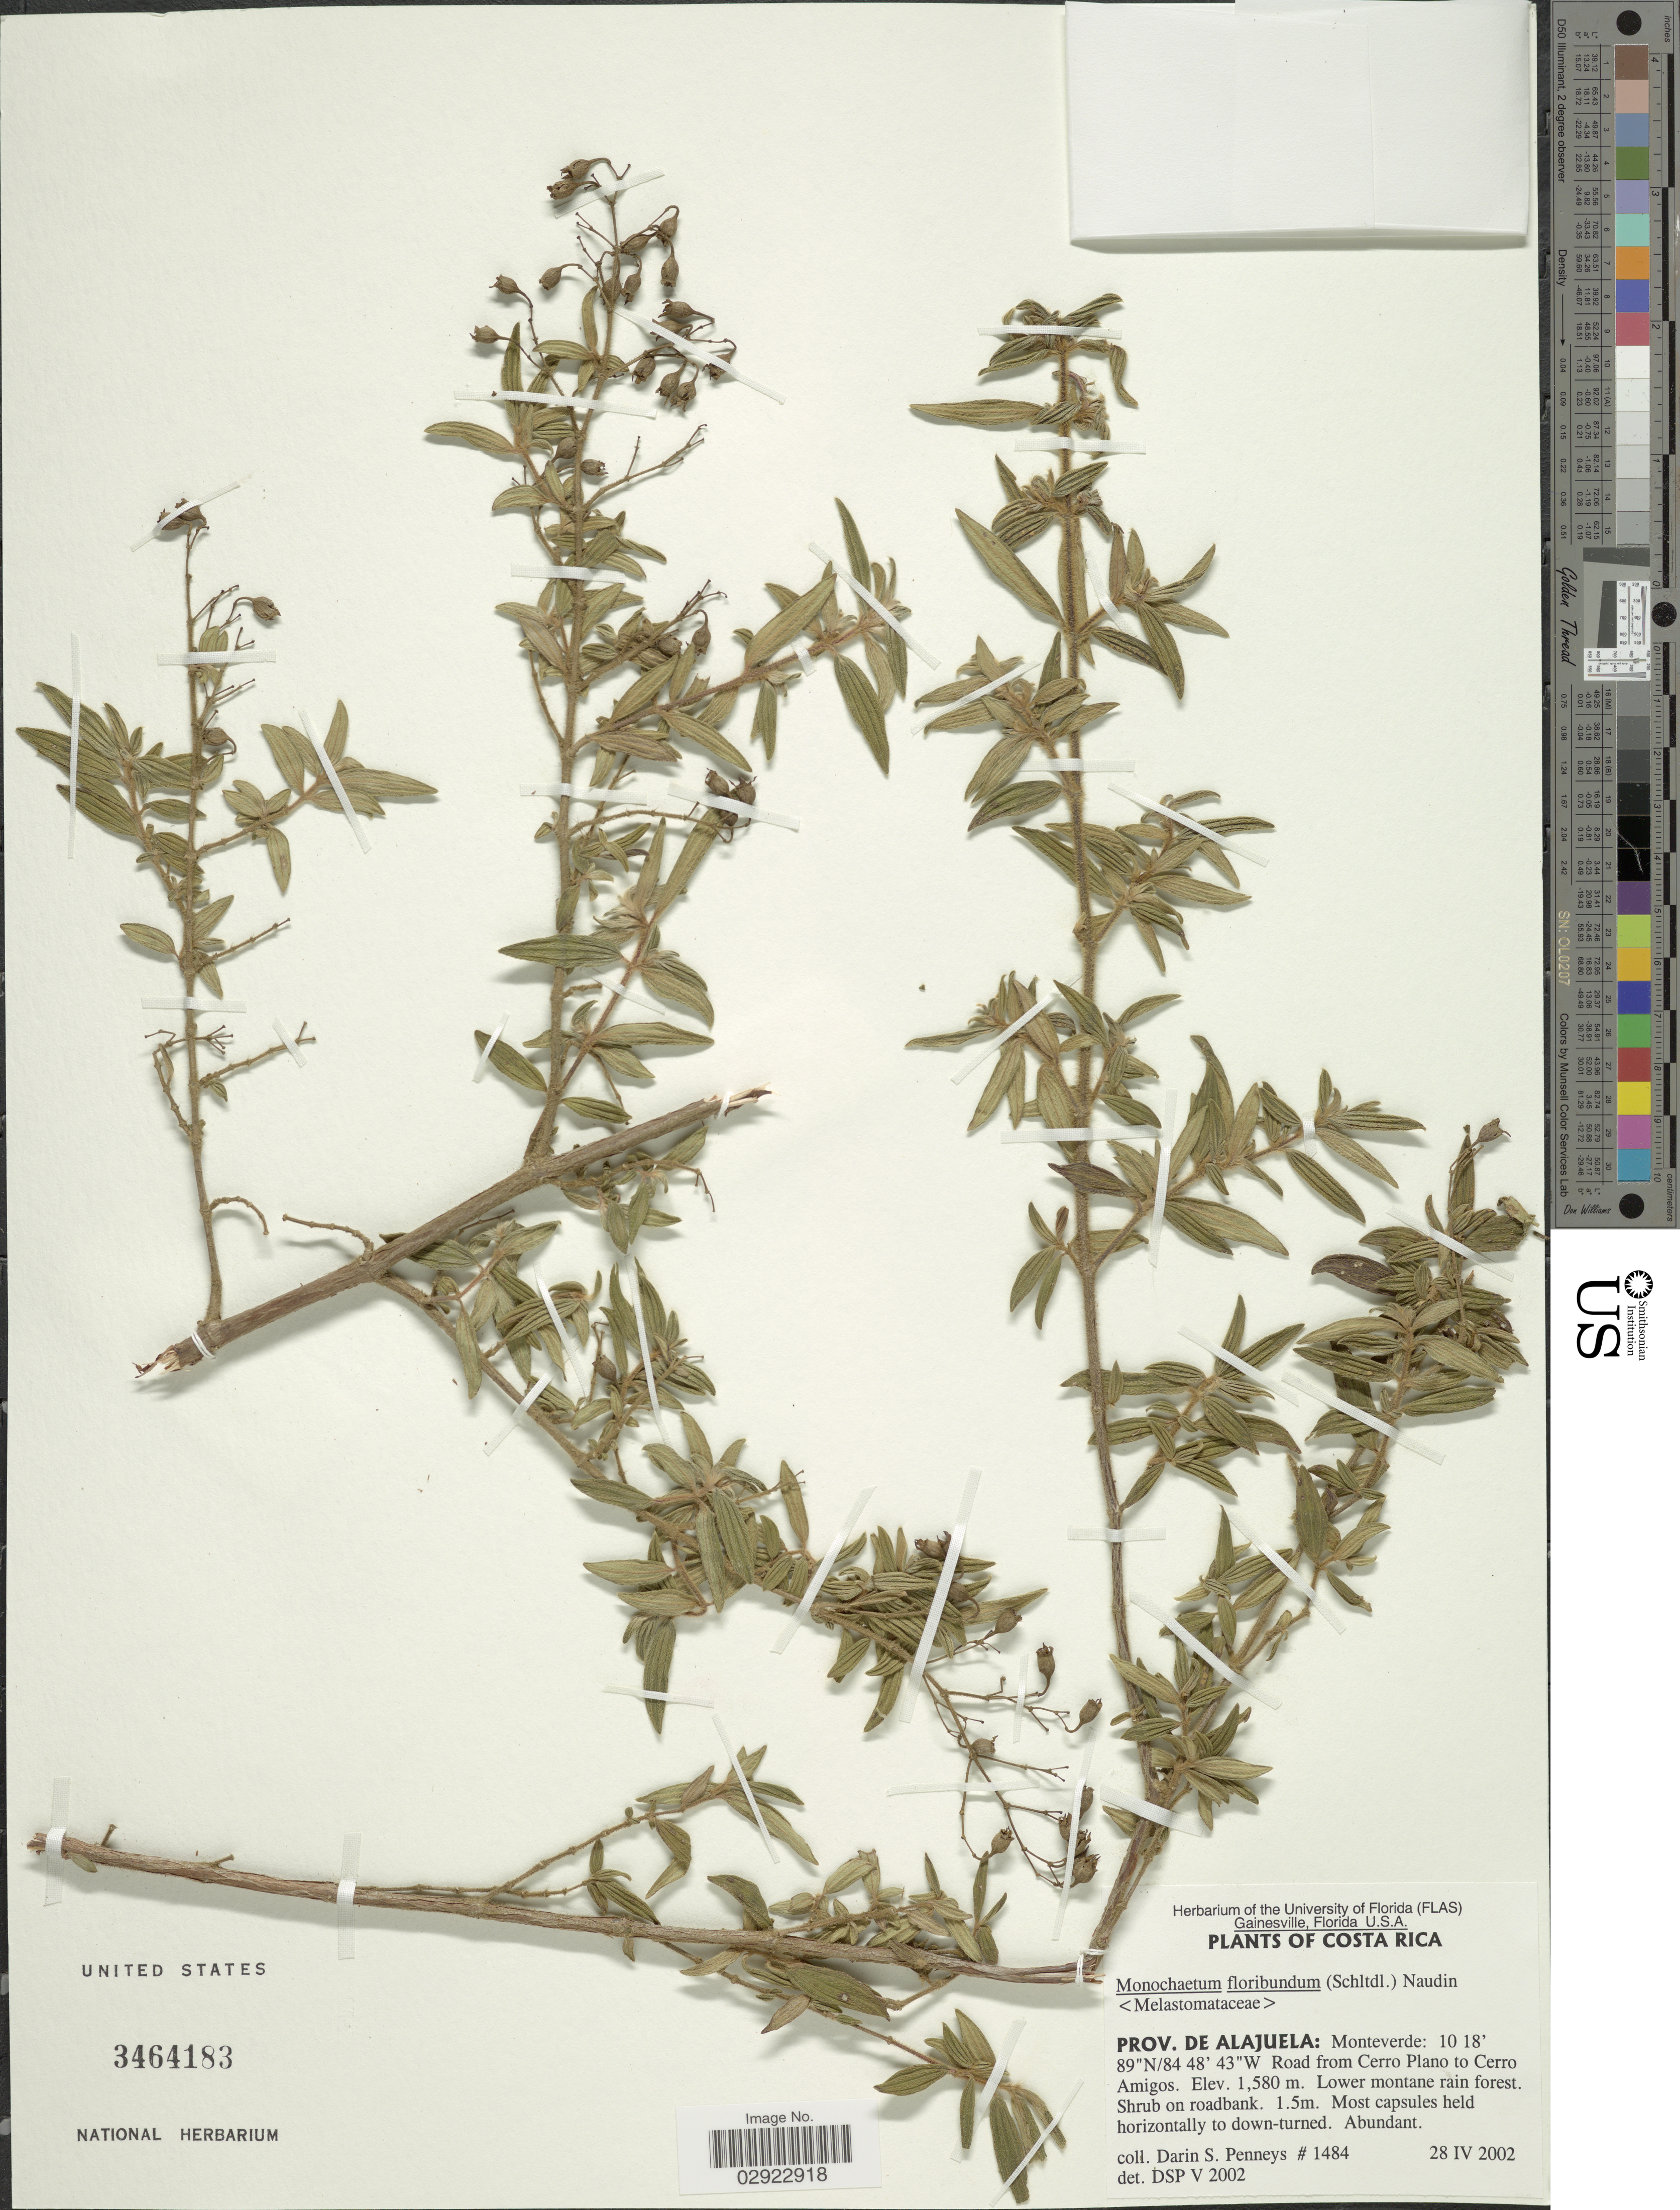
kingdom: Plantae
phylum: Tracheophyta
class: Magnoliopsida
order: Myrtales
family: Melastomataceae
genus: Monochaetum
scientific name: Monochaetum floribundum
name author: (Schltdl.) Naudin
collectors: D. S. Penneys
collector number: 1484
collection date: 2002-04-28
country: Costa Rica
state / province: Alajuela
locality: Prov. de Alajuela: Monteverde. Road from Cerro Plano to Cerro Amigos.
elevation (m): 1580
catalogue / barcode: US 3464183